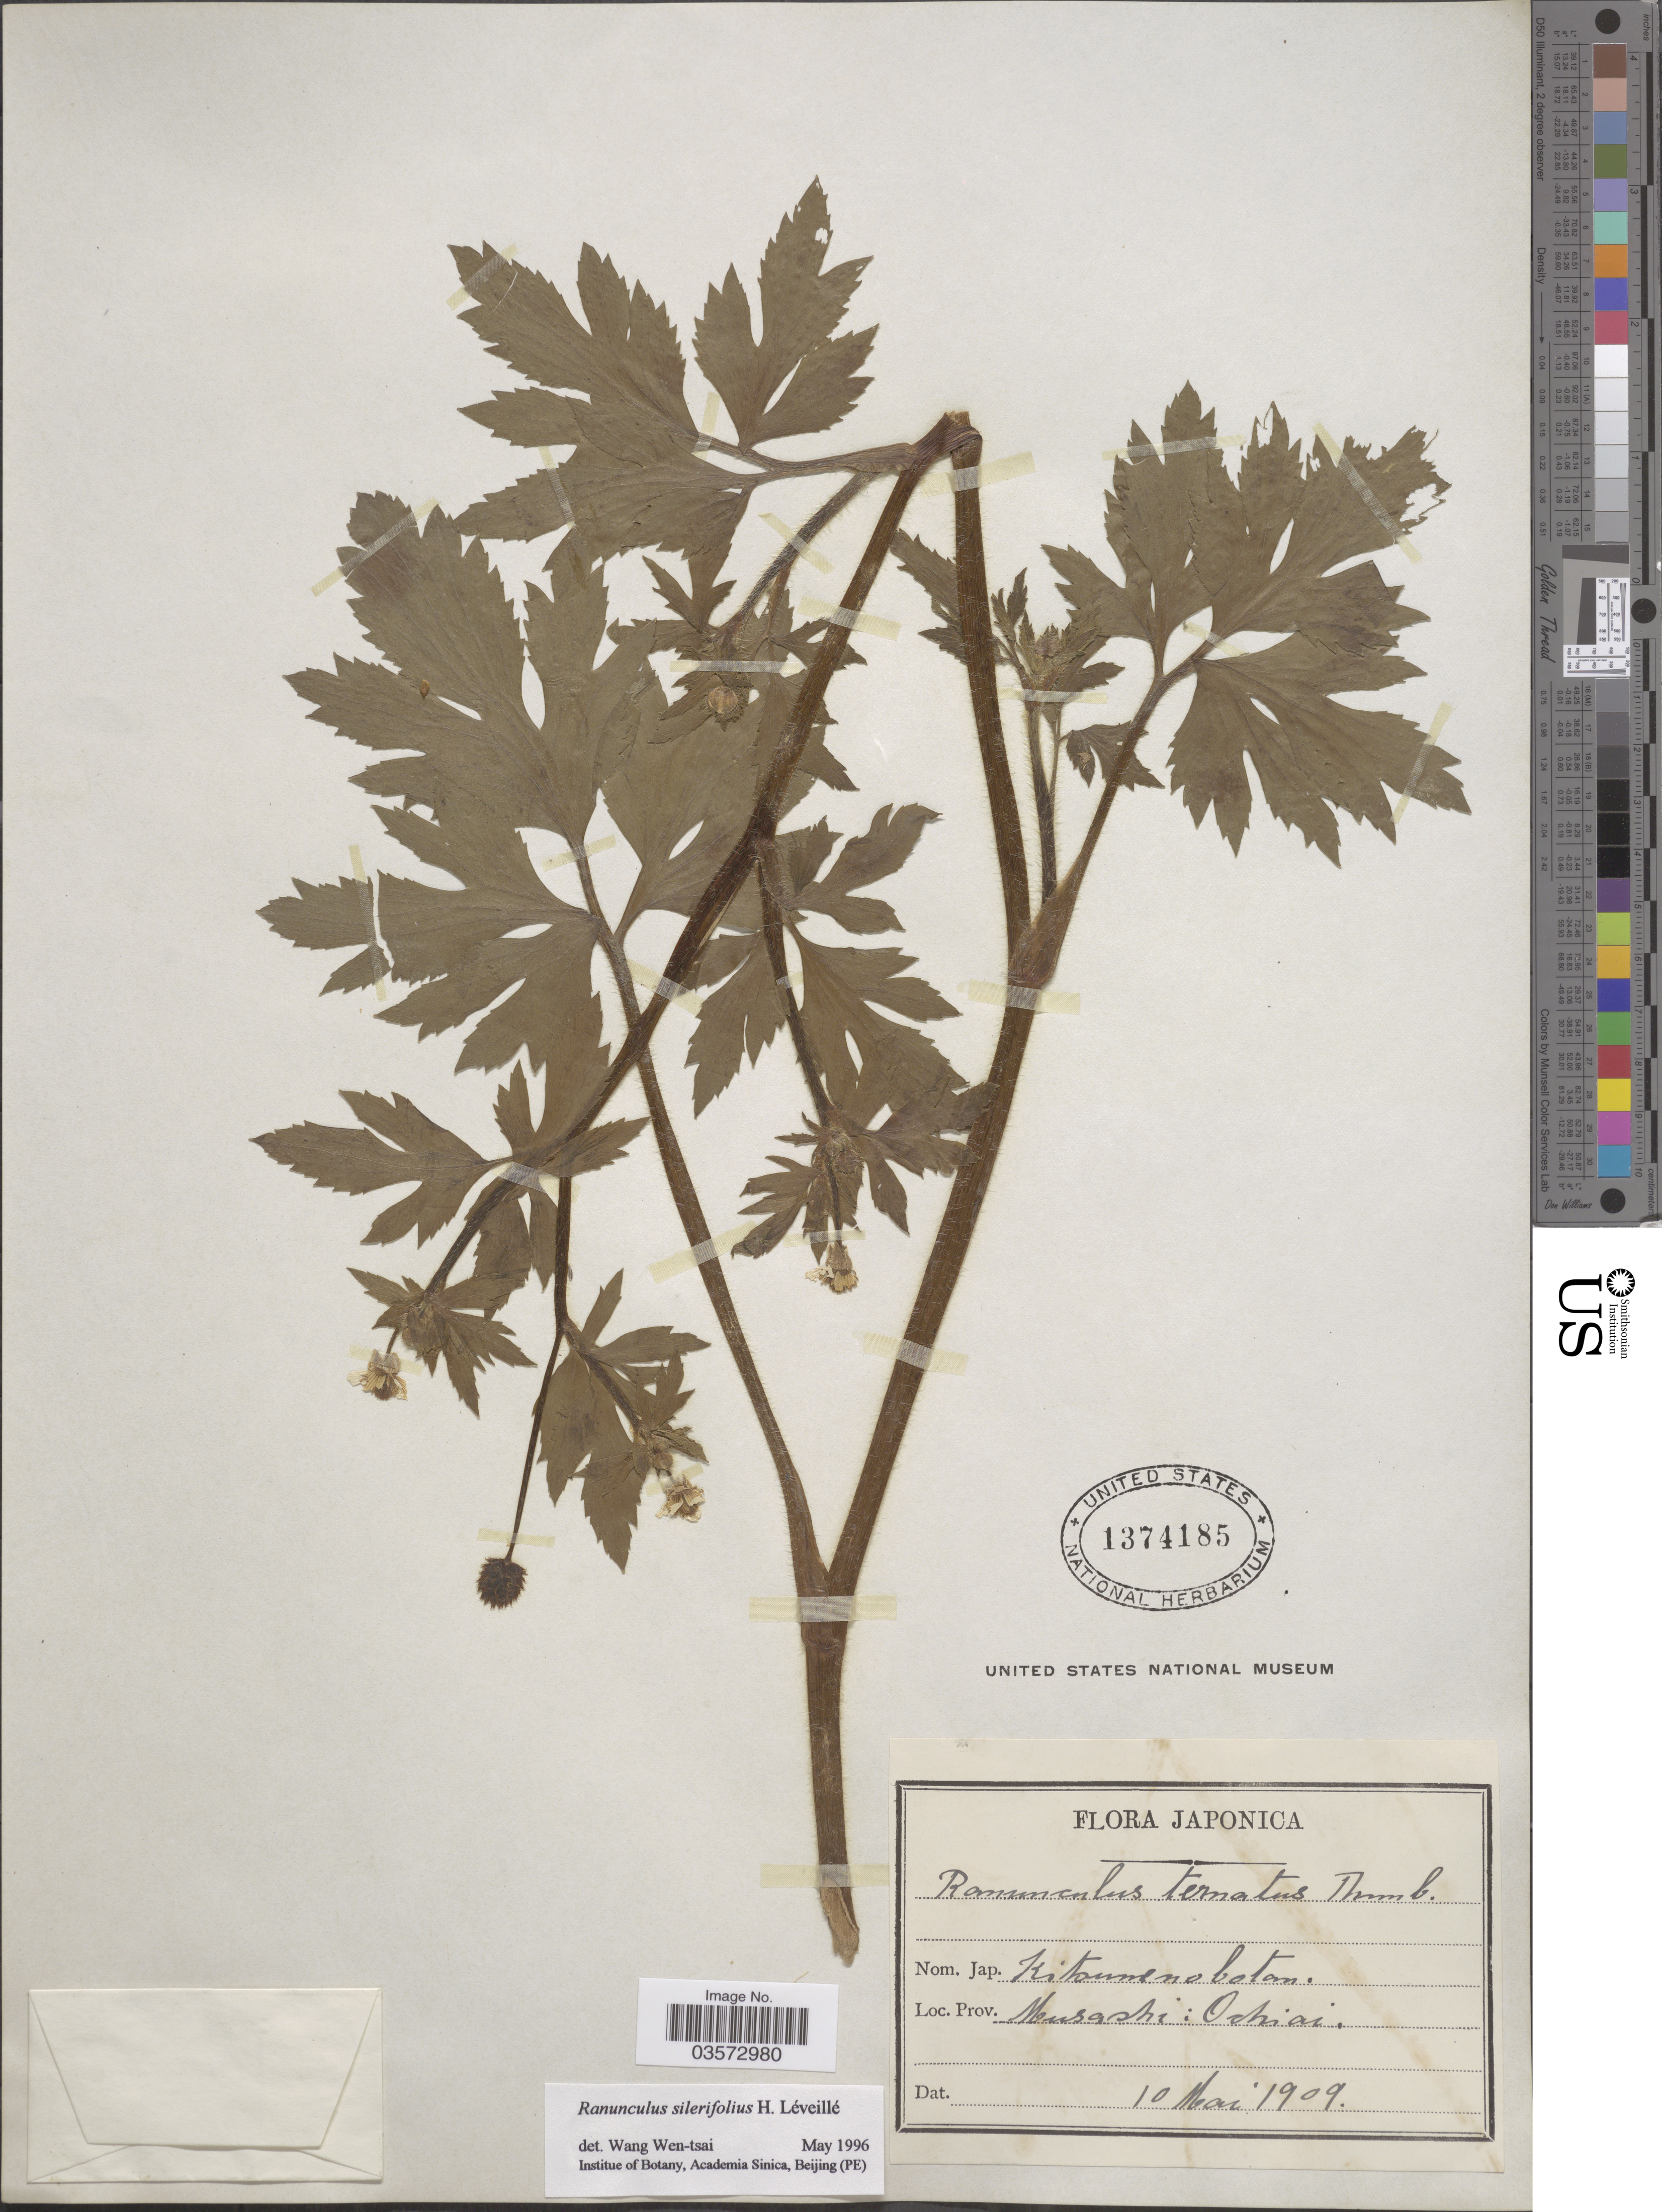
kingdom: Plantae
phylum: Tracheophyta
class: Magnoliopsida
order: Ranunculales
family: Ranunculaceae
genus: Ranunculus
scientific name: Ranunculus silerifolius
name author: H. Lév.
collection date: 1909-05-10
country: Japan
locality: Musashi: Ochiai.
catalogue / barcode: US 1374185